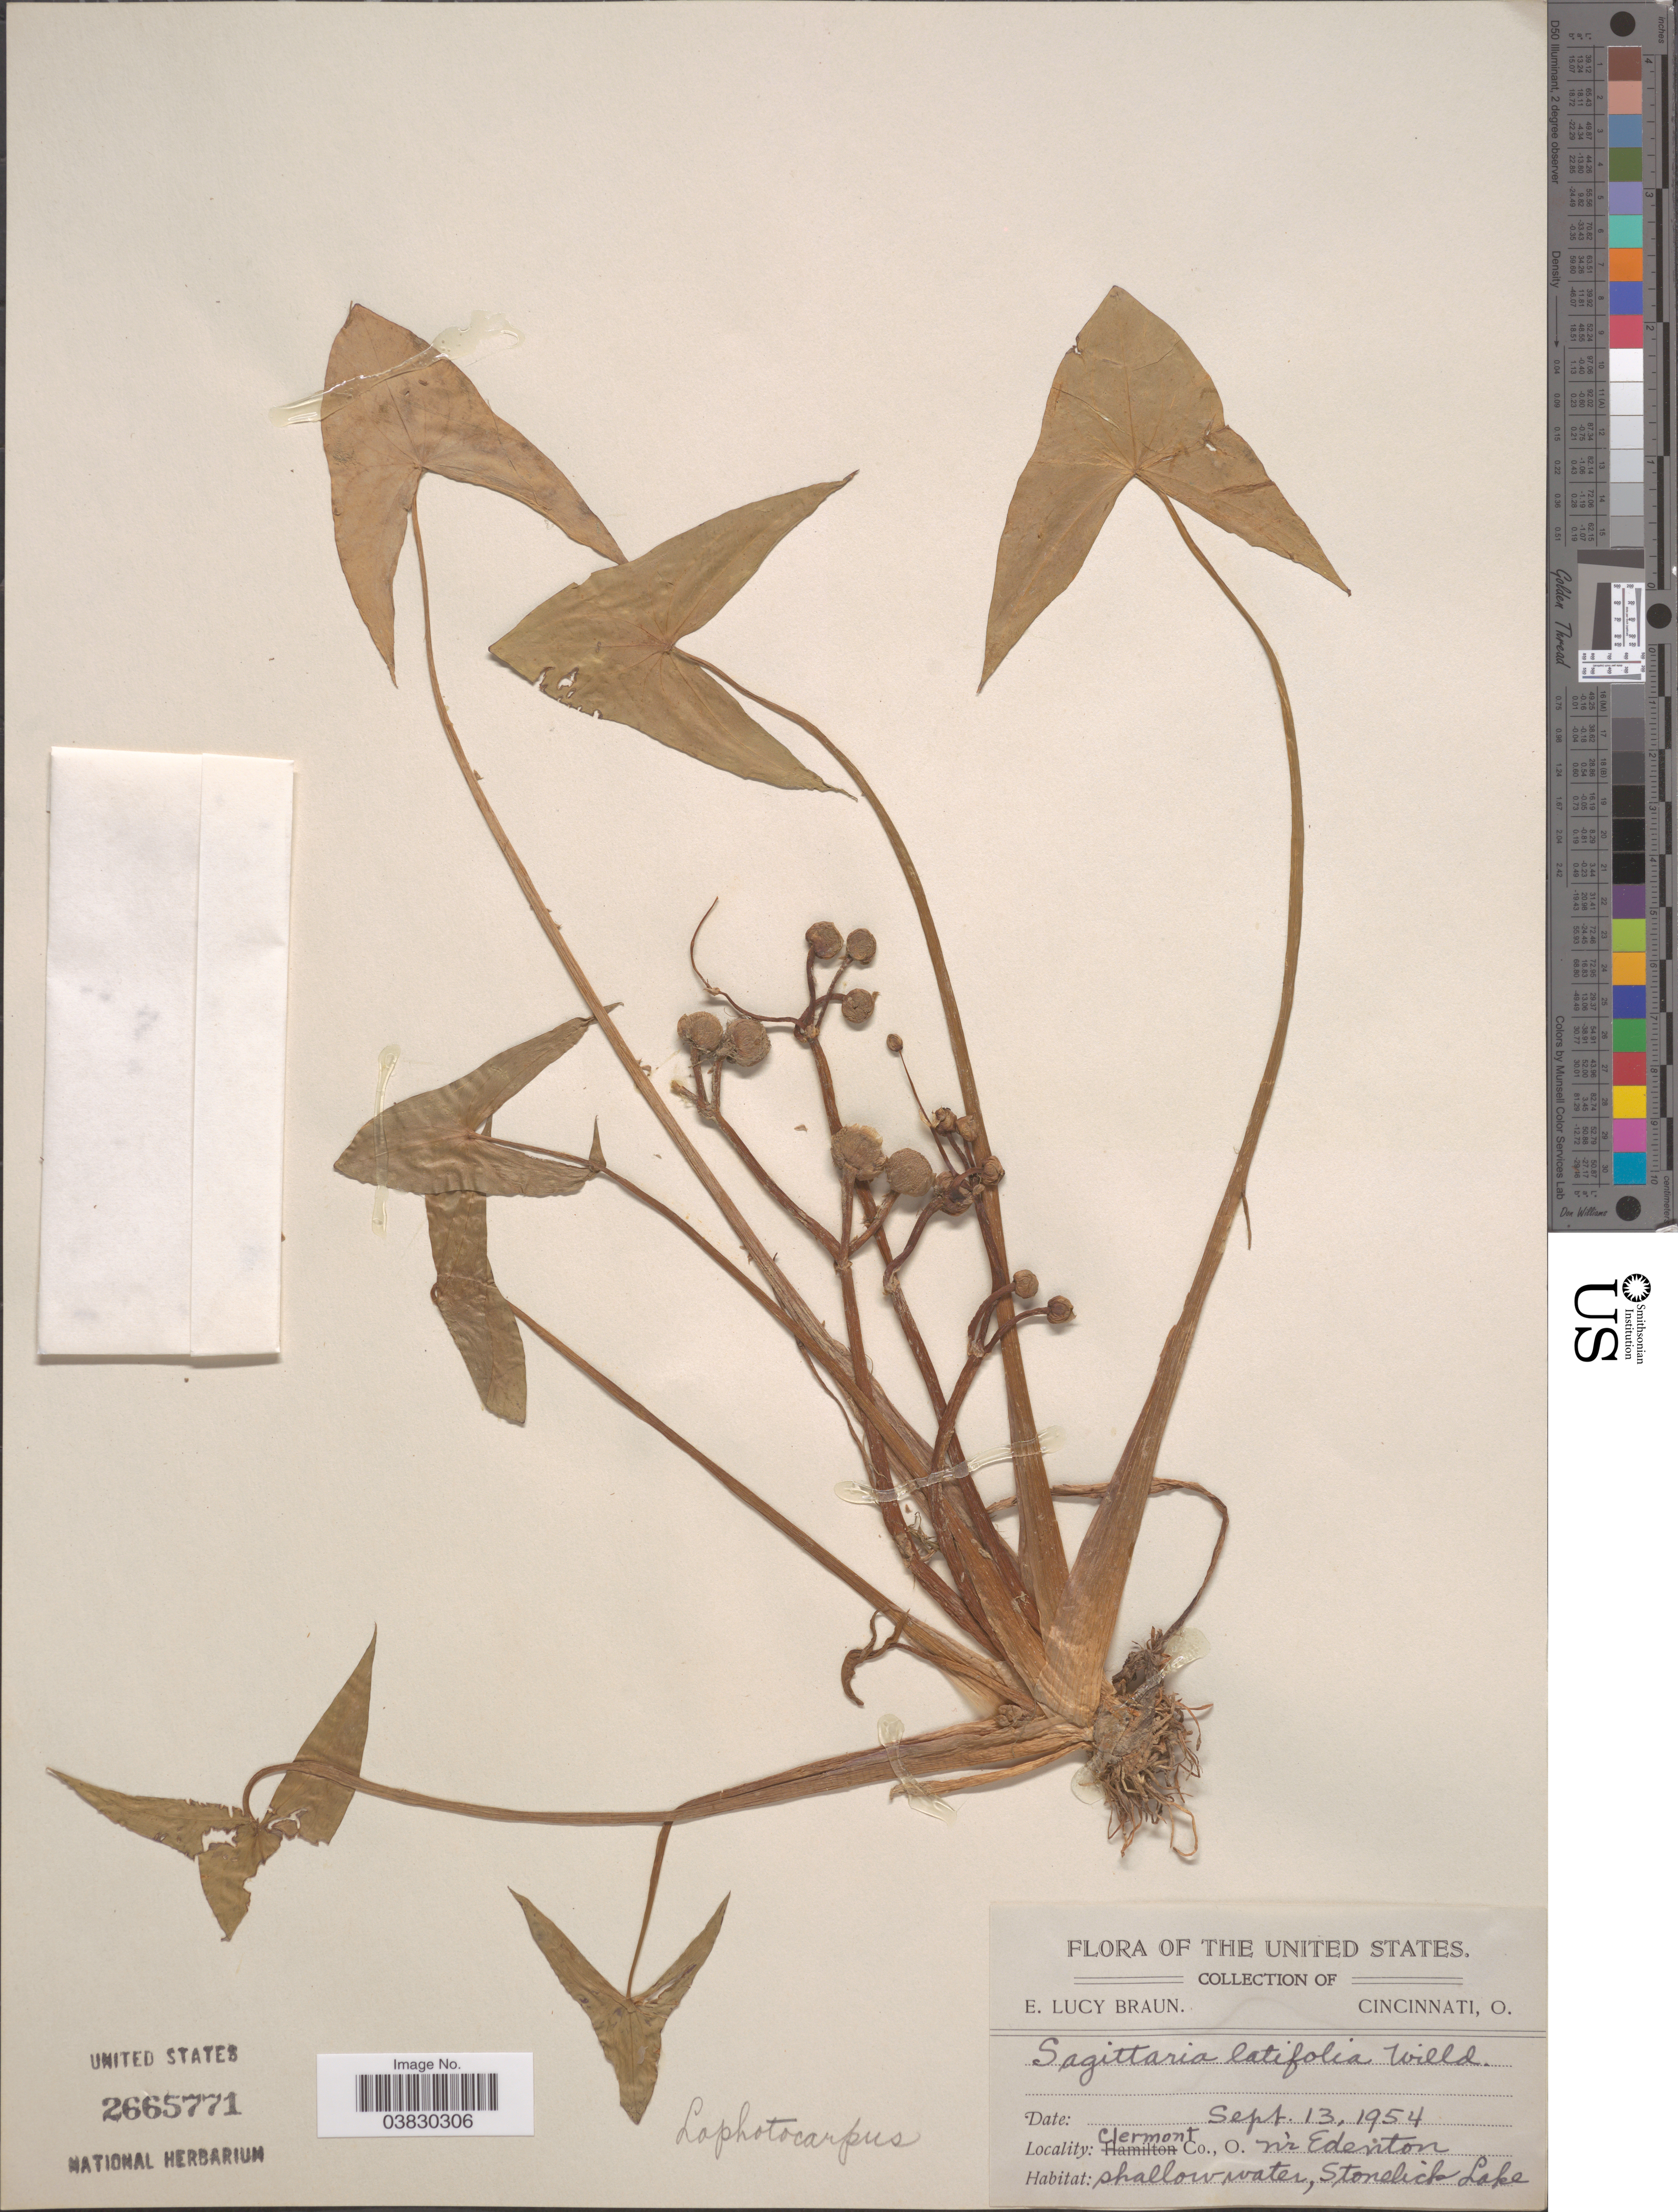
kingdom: Plantae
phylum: Tracheophyta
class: Liliopsida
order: Alismatales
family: Alismataceae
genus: Sagittaria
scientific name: Sagittaria latifolia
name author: Willd.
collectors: E. L. Braun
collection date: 1954-09-13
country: United States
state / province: Ohio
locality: Clermont Co. nr Edenton. Shallow water, Stonelick Lake.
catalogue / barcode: US 2665771